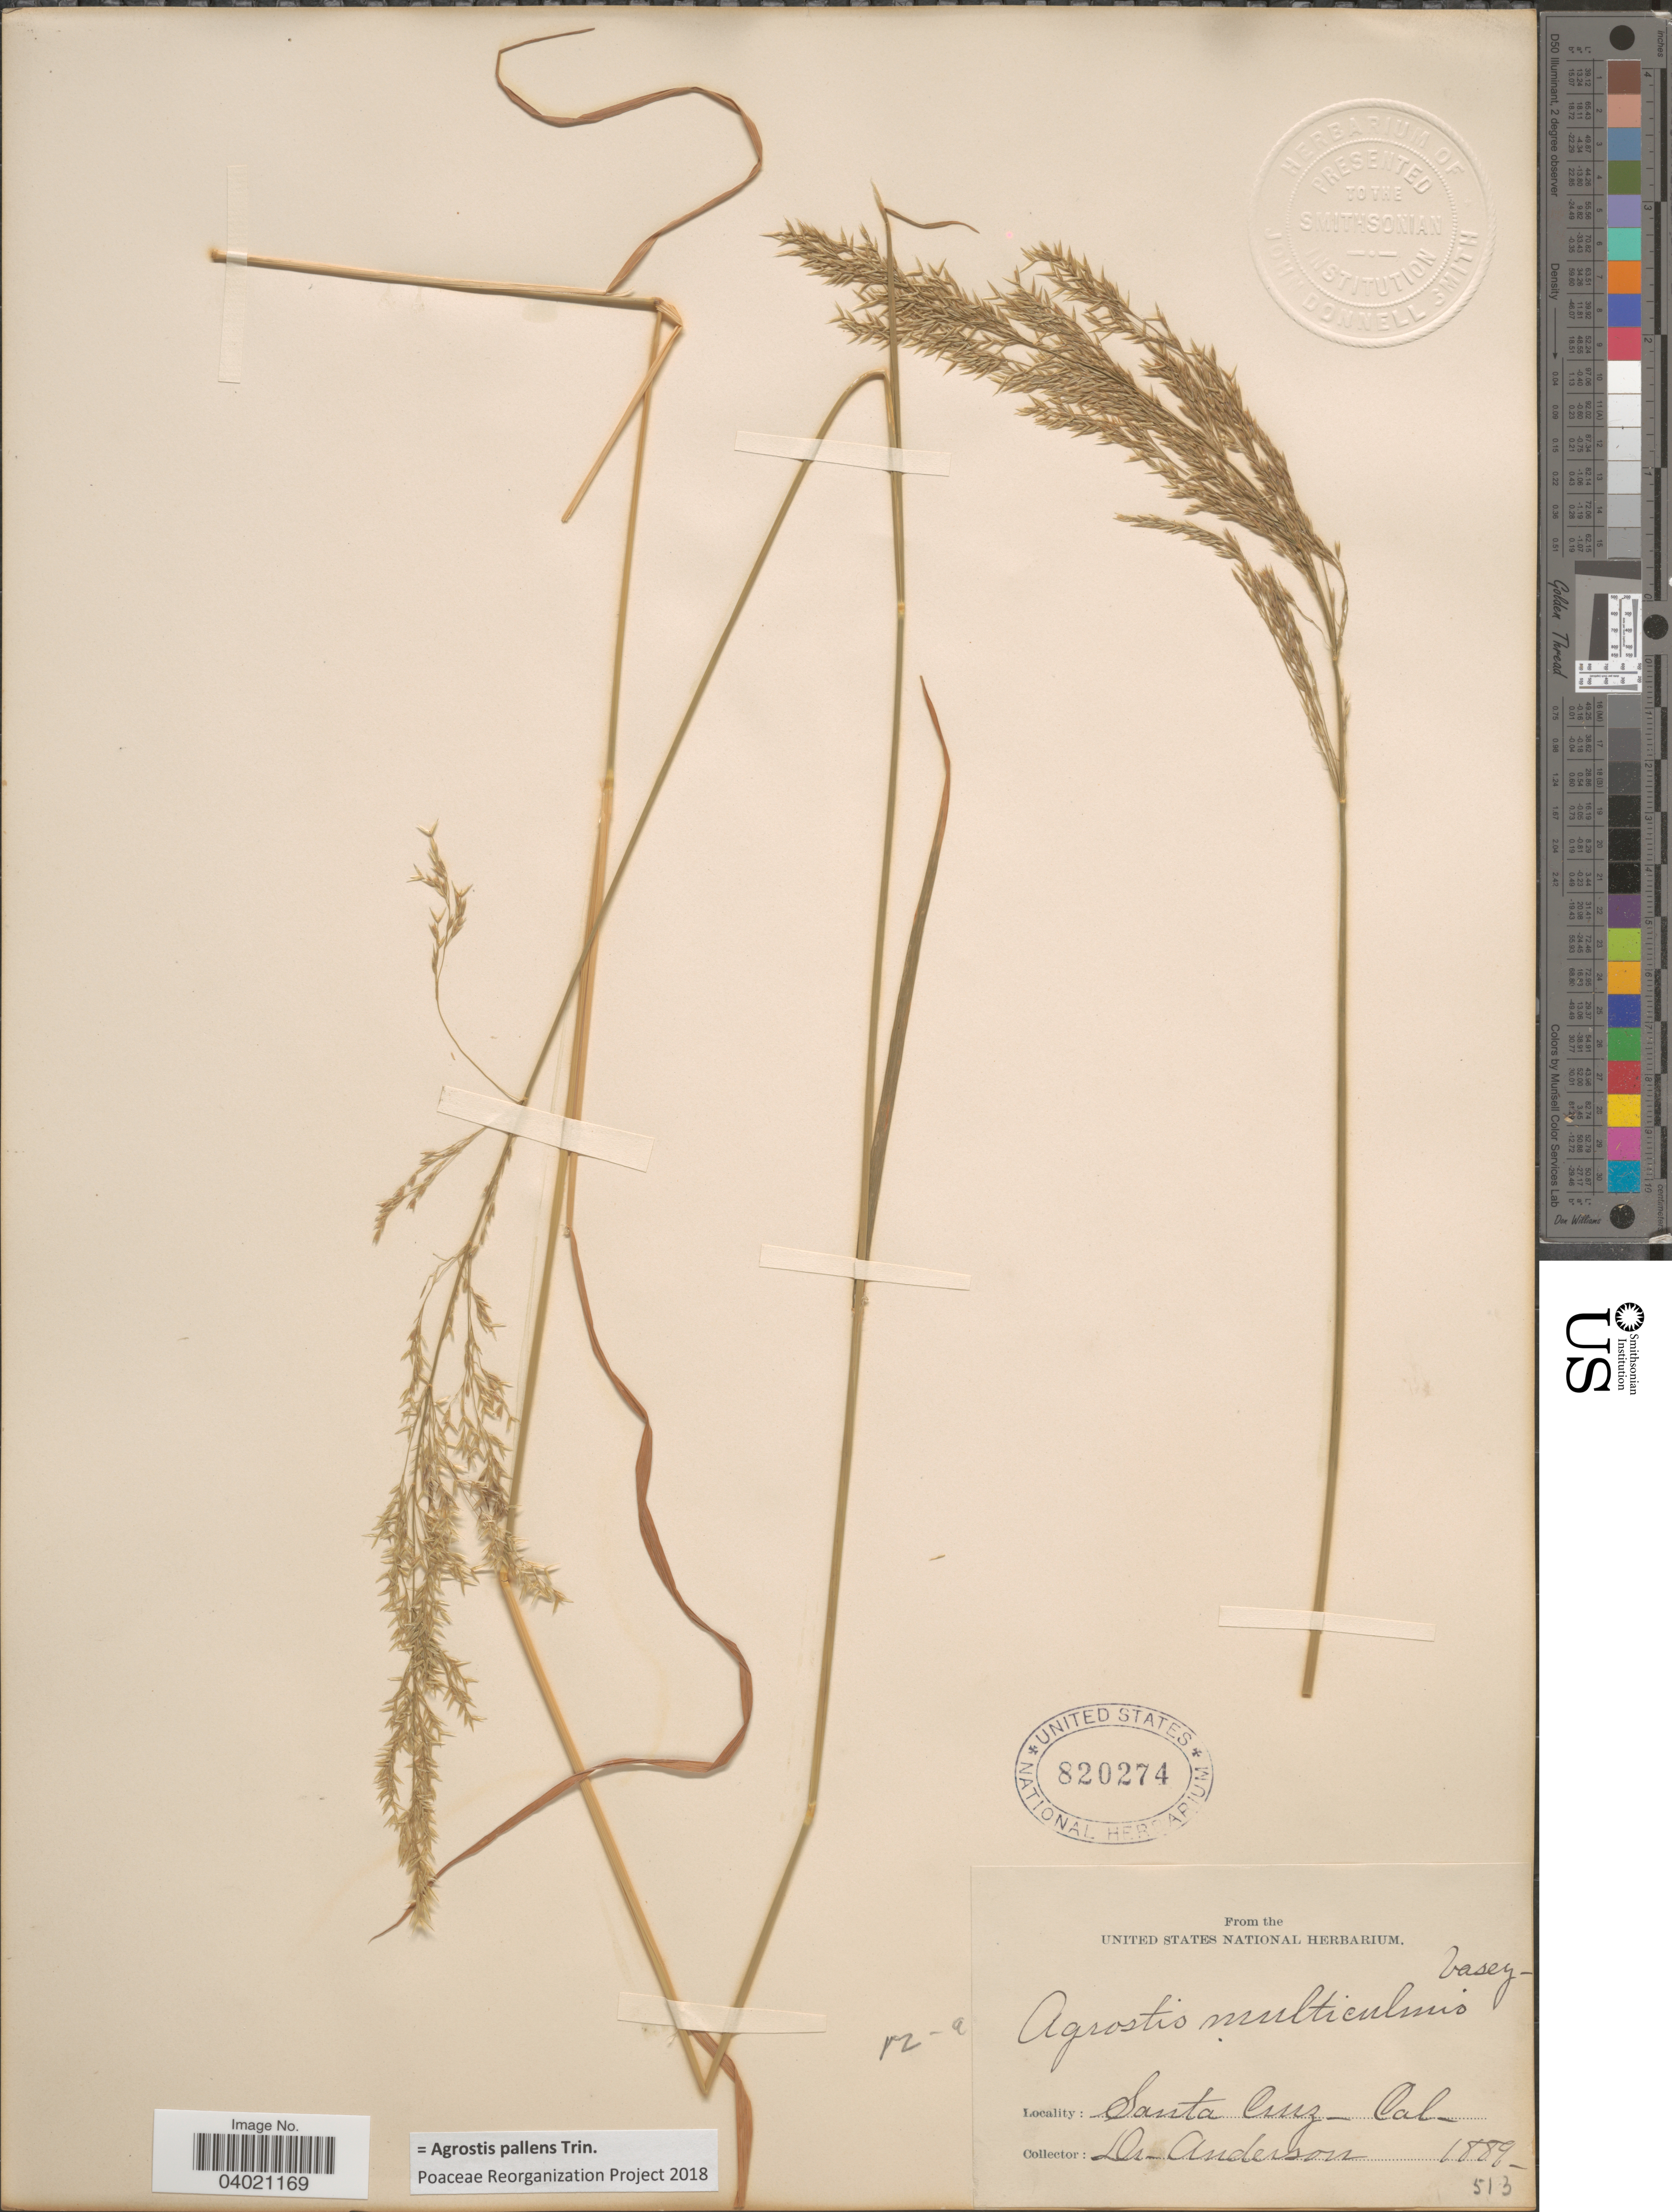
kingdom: Plantae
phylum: Tracheophyta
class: Liliopsida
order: Poales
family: Poaceae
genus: Agrostis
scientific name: Agrostis pallens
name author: Trin.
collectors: -. Anderson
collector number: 513?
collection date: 1889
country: United States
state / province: California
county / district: Santa Cruz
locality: Santa Cruz.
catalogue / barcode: US 820274